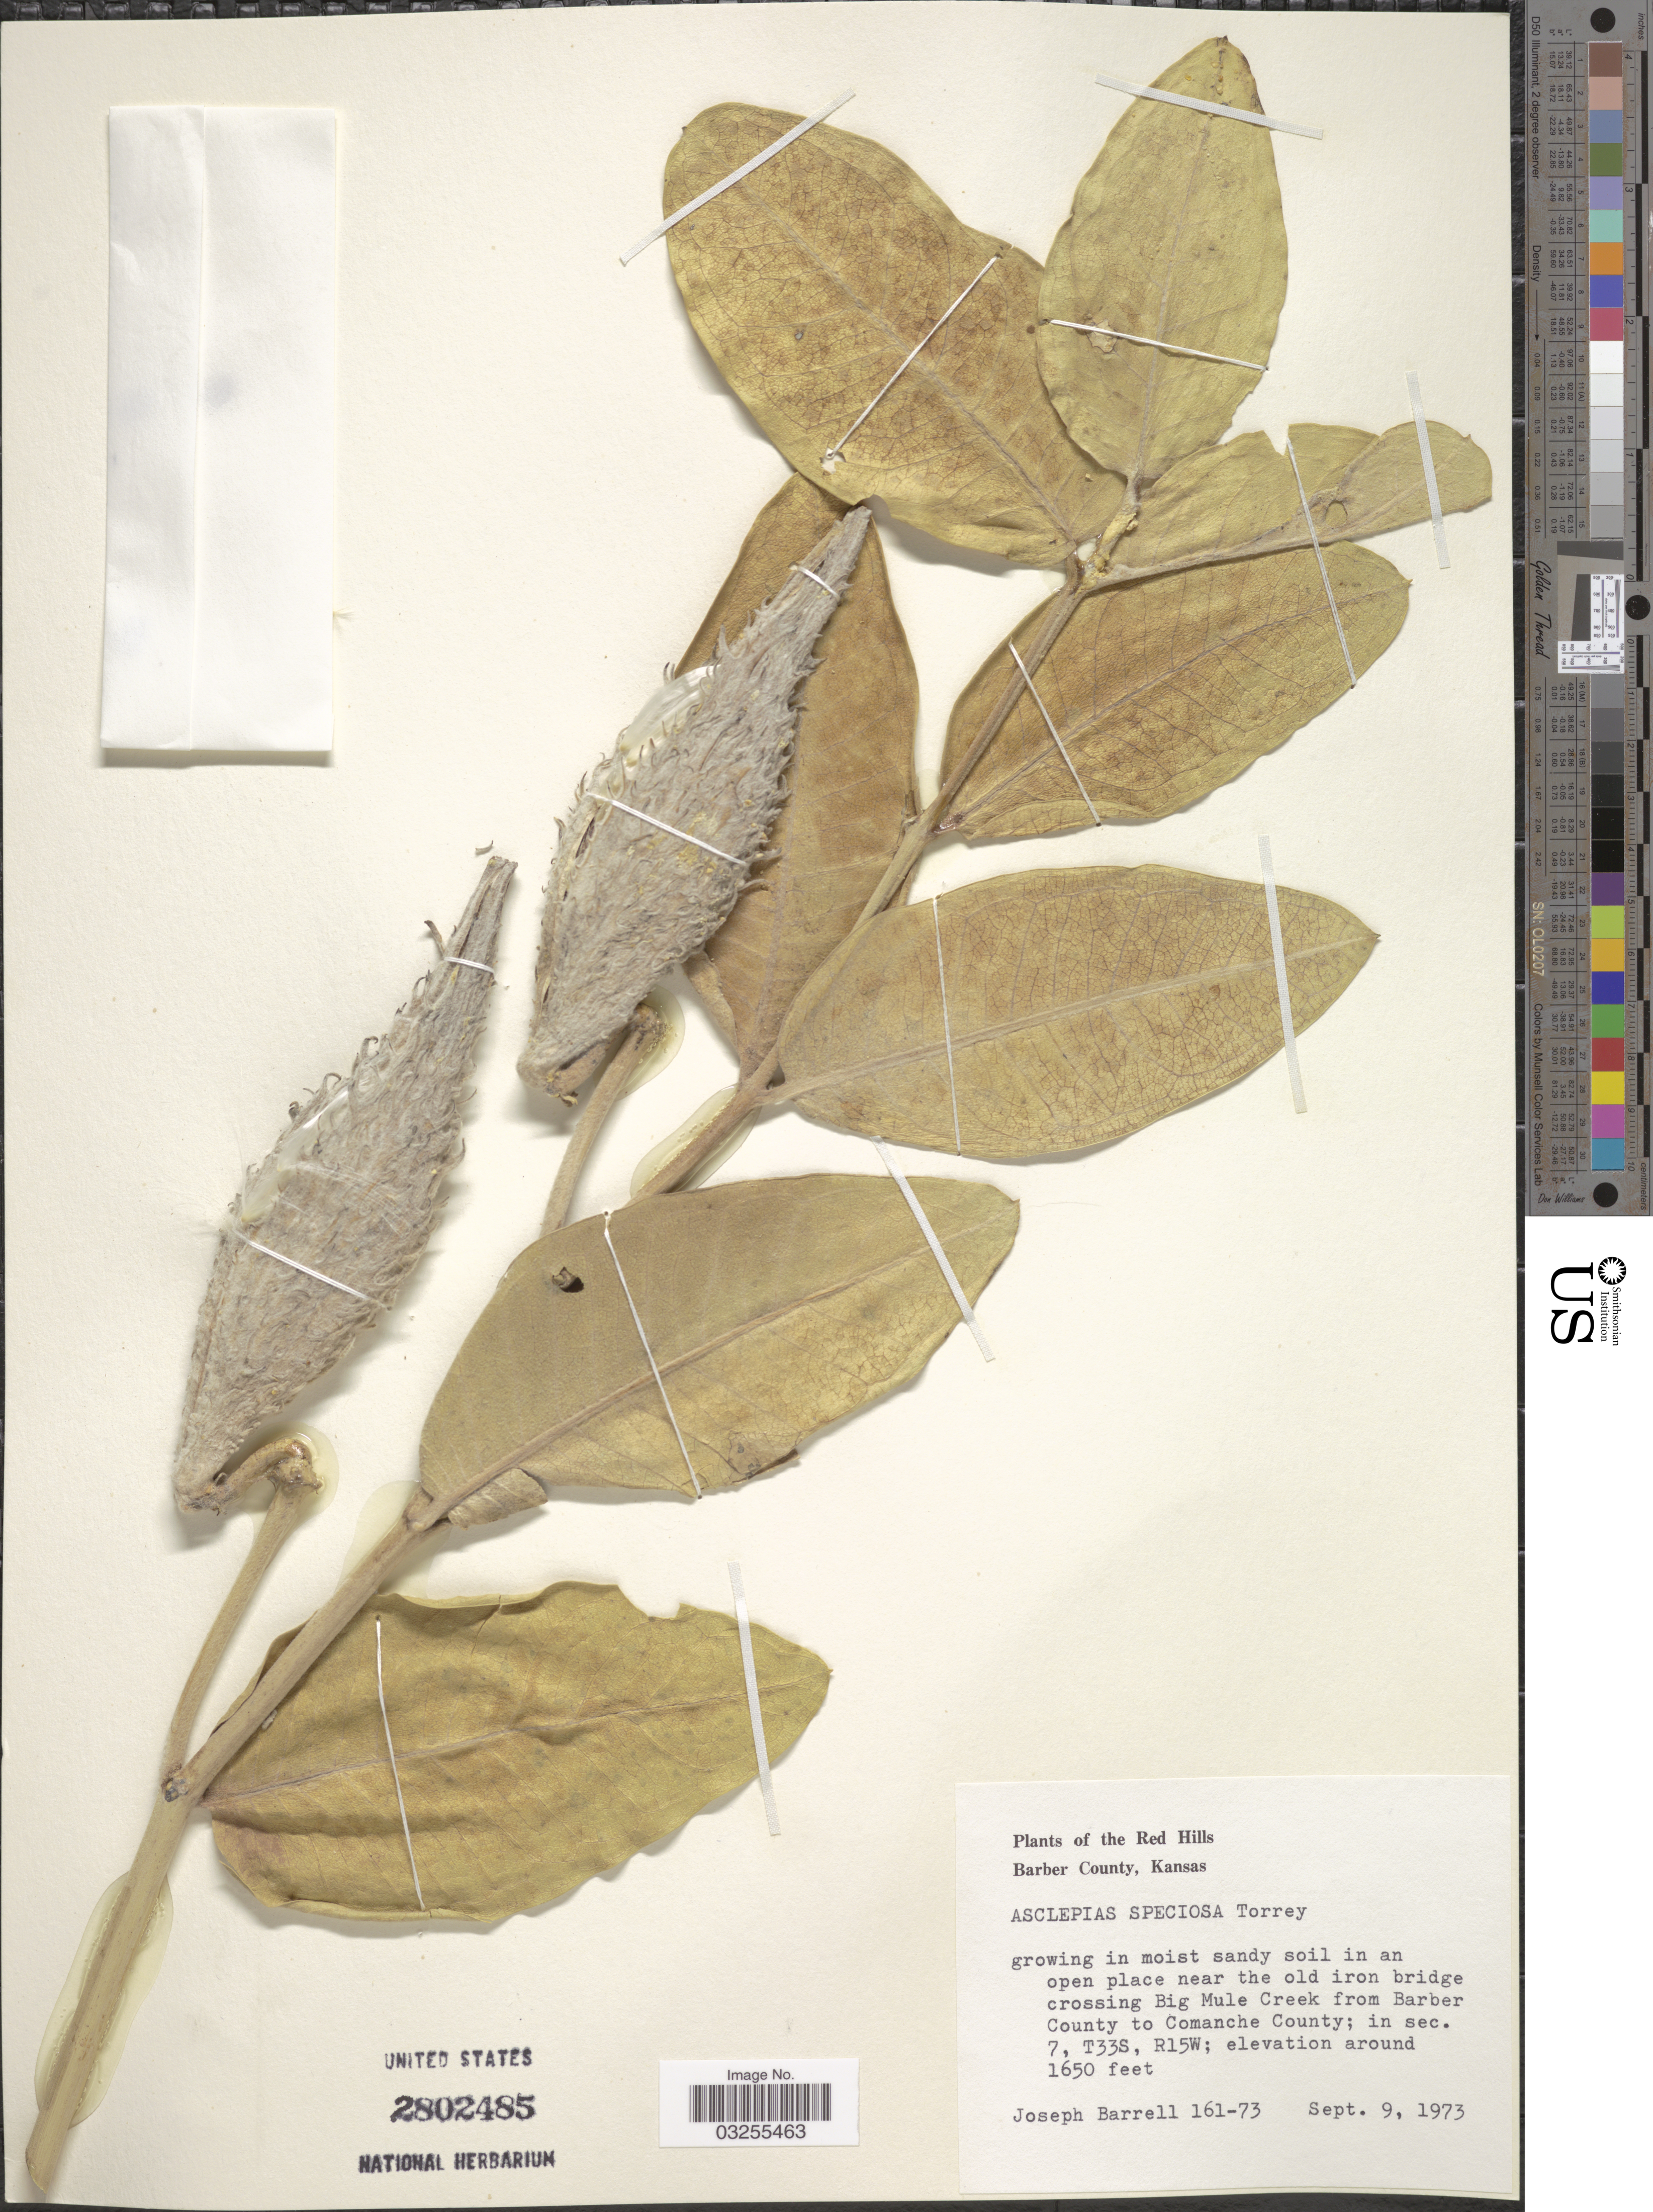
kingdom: Plantae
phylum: Tracheophyta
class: Magnoliopsida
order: Gentianales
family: Apocynaceae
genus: Asclepias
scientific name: Asclepias speciosa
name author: Torr.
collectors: J. Barrell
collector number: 161-73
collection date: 1973-09-09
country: United States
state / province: Kansas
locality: The Red Hills, Barber County, growing in moist sandy soil in an open place near the old iron bridge crossing Big Mule Creek from Barber County to Comanche County; in sec. 7, T33S, R15W.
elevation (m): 503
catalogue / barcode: US 2802485